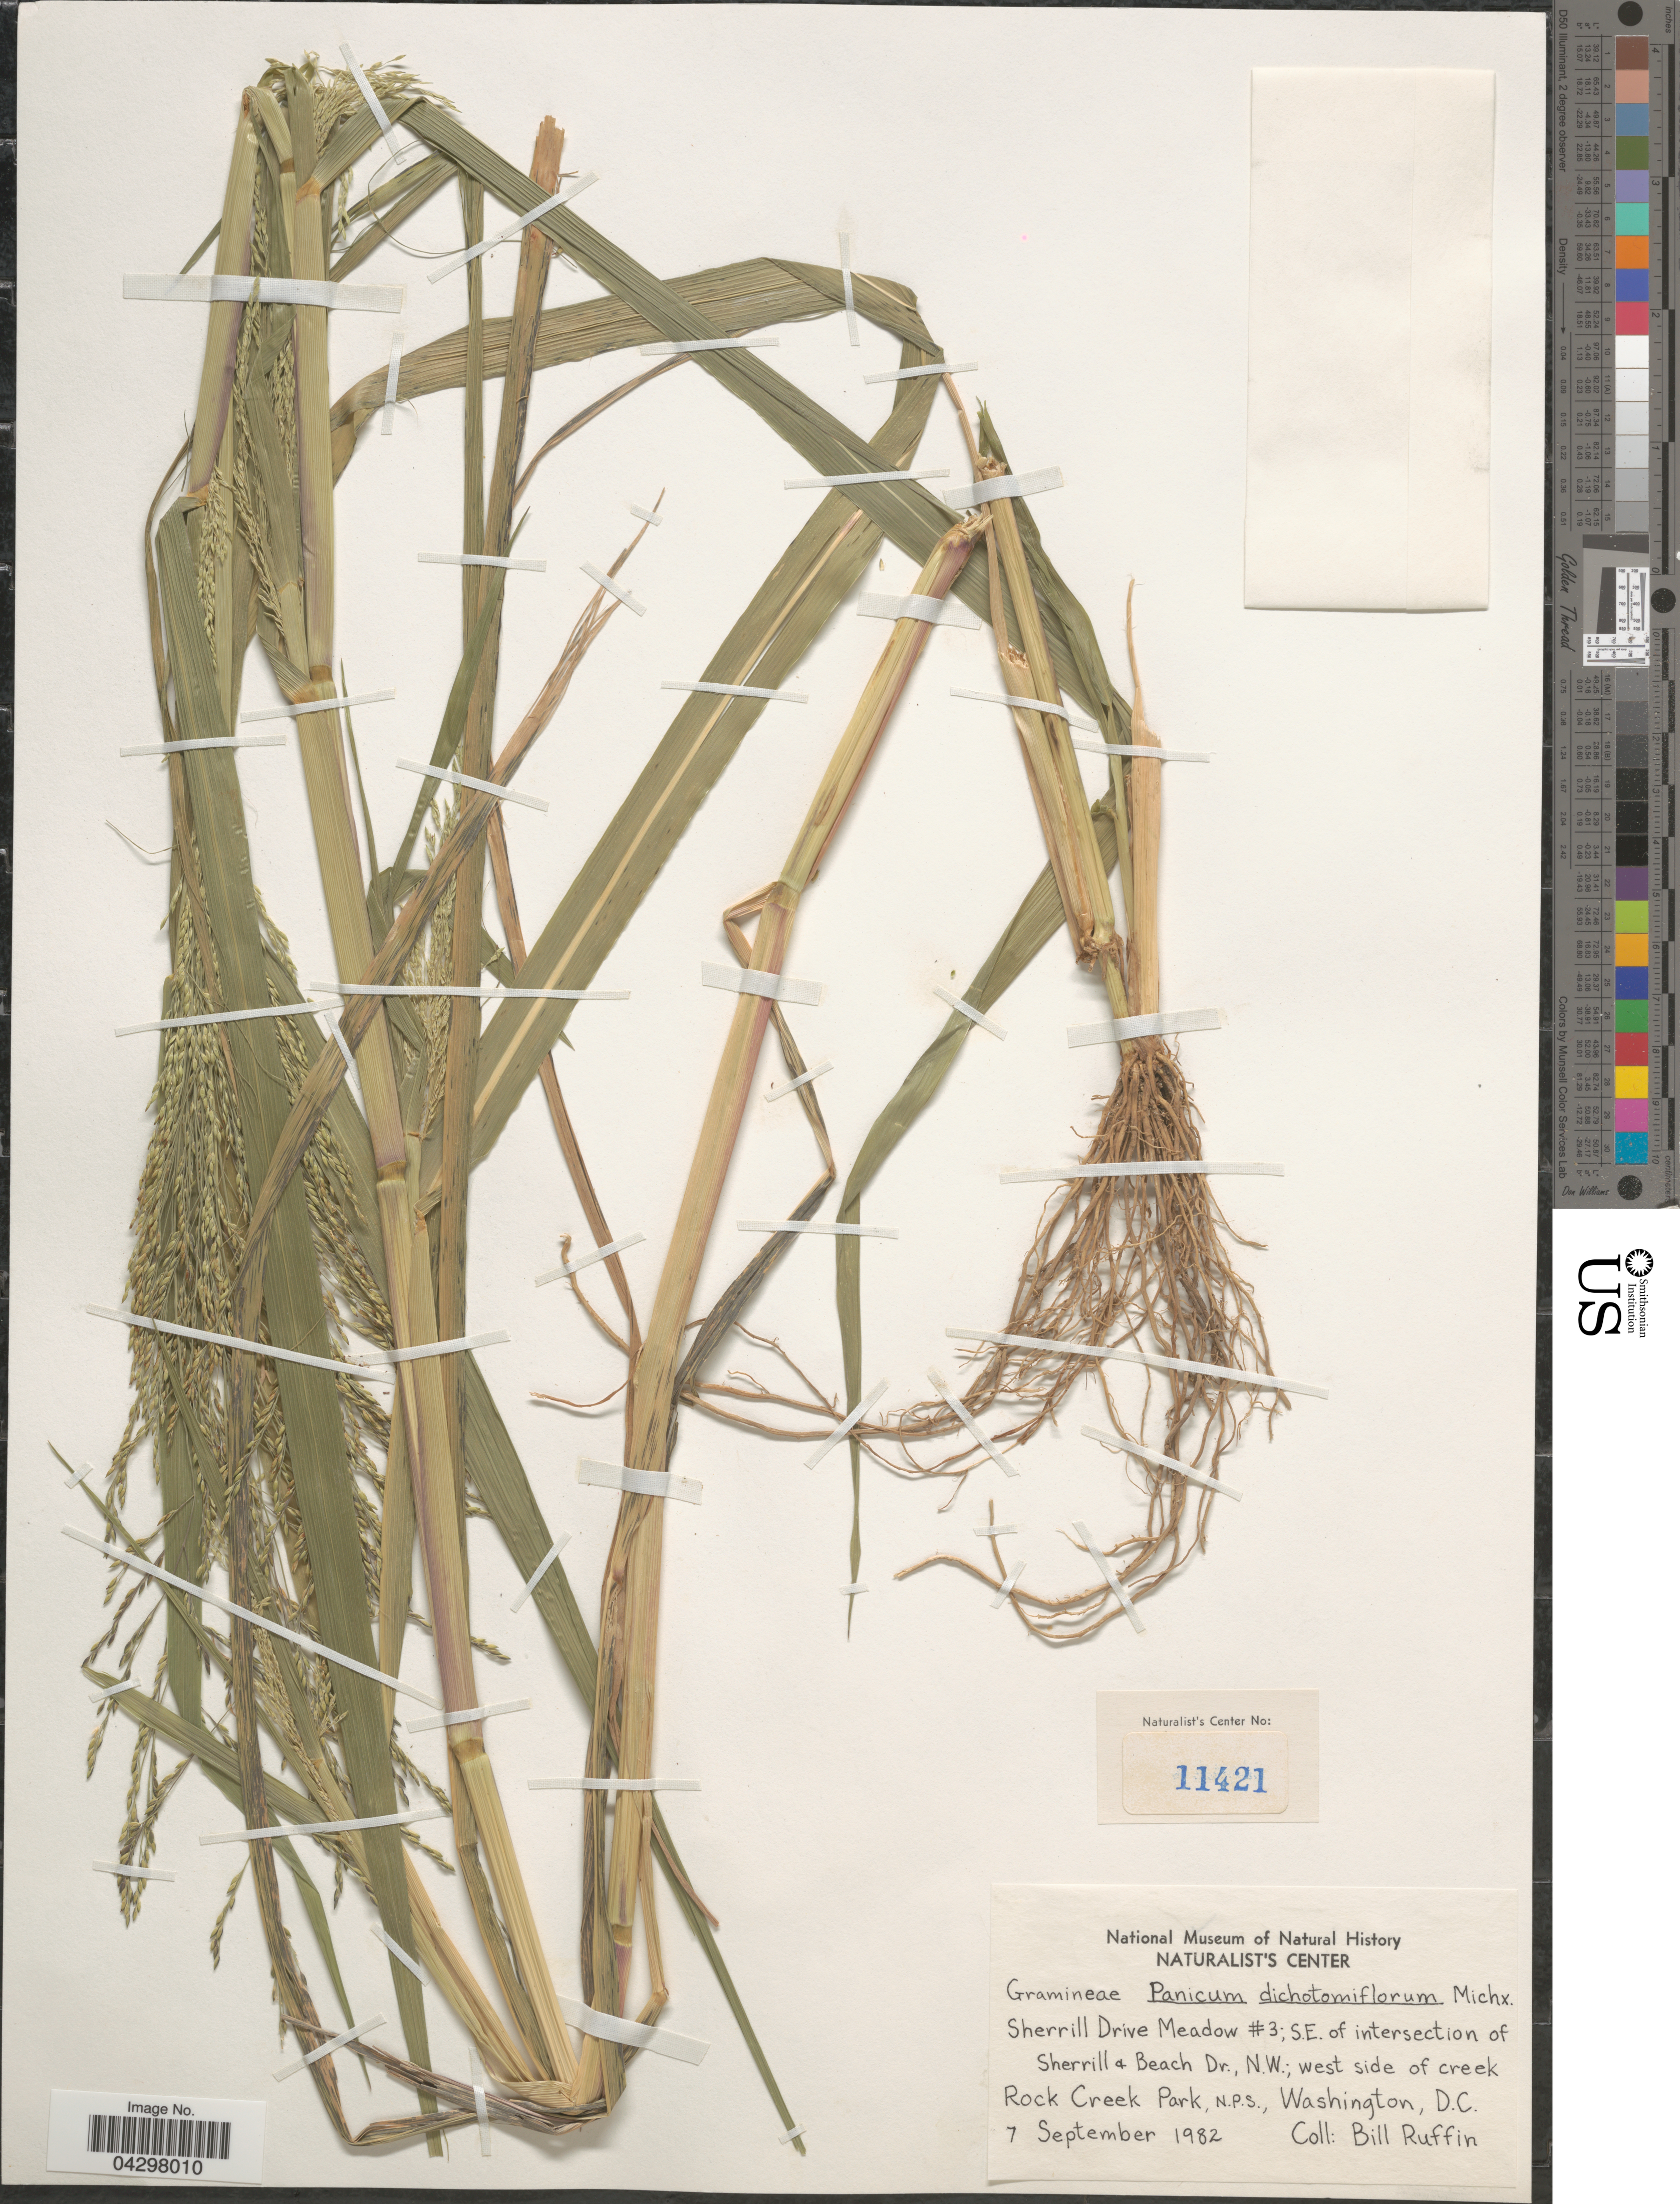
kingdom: Plantae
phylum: Tracheophyta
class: Liliopsida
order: Poales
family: Poaceae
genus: Panicum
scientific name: Panicum dichotomiflorum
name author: Michx.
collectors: B. Ruffin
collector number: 11421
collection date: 1982-09-07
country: United States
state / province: District of Columbia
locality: Sherrill Drive Meadow #3; S.E. of intersection of Sherrill & Beach Dr., N.W.; west side of creek Rock Creek Park, n.p.s., Washington.